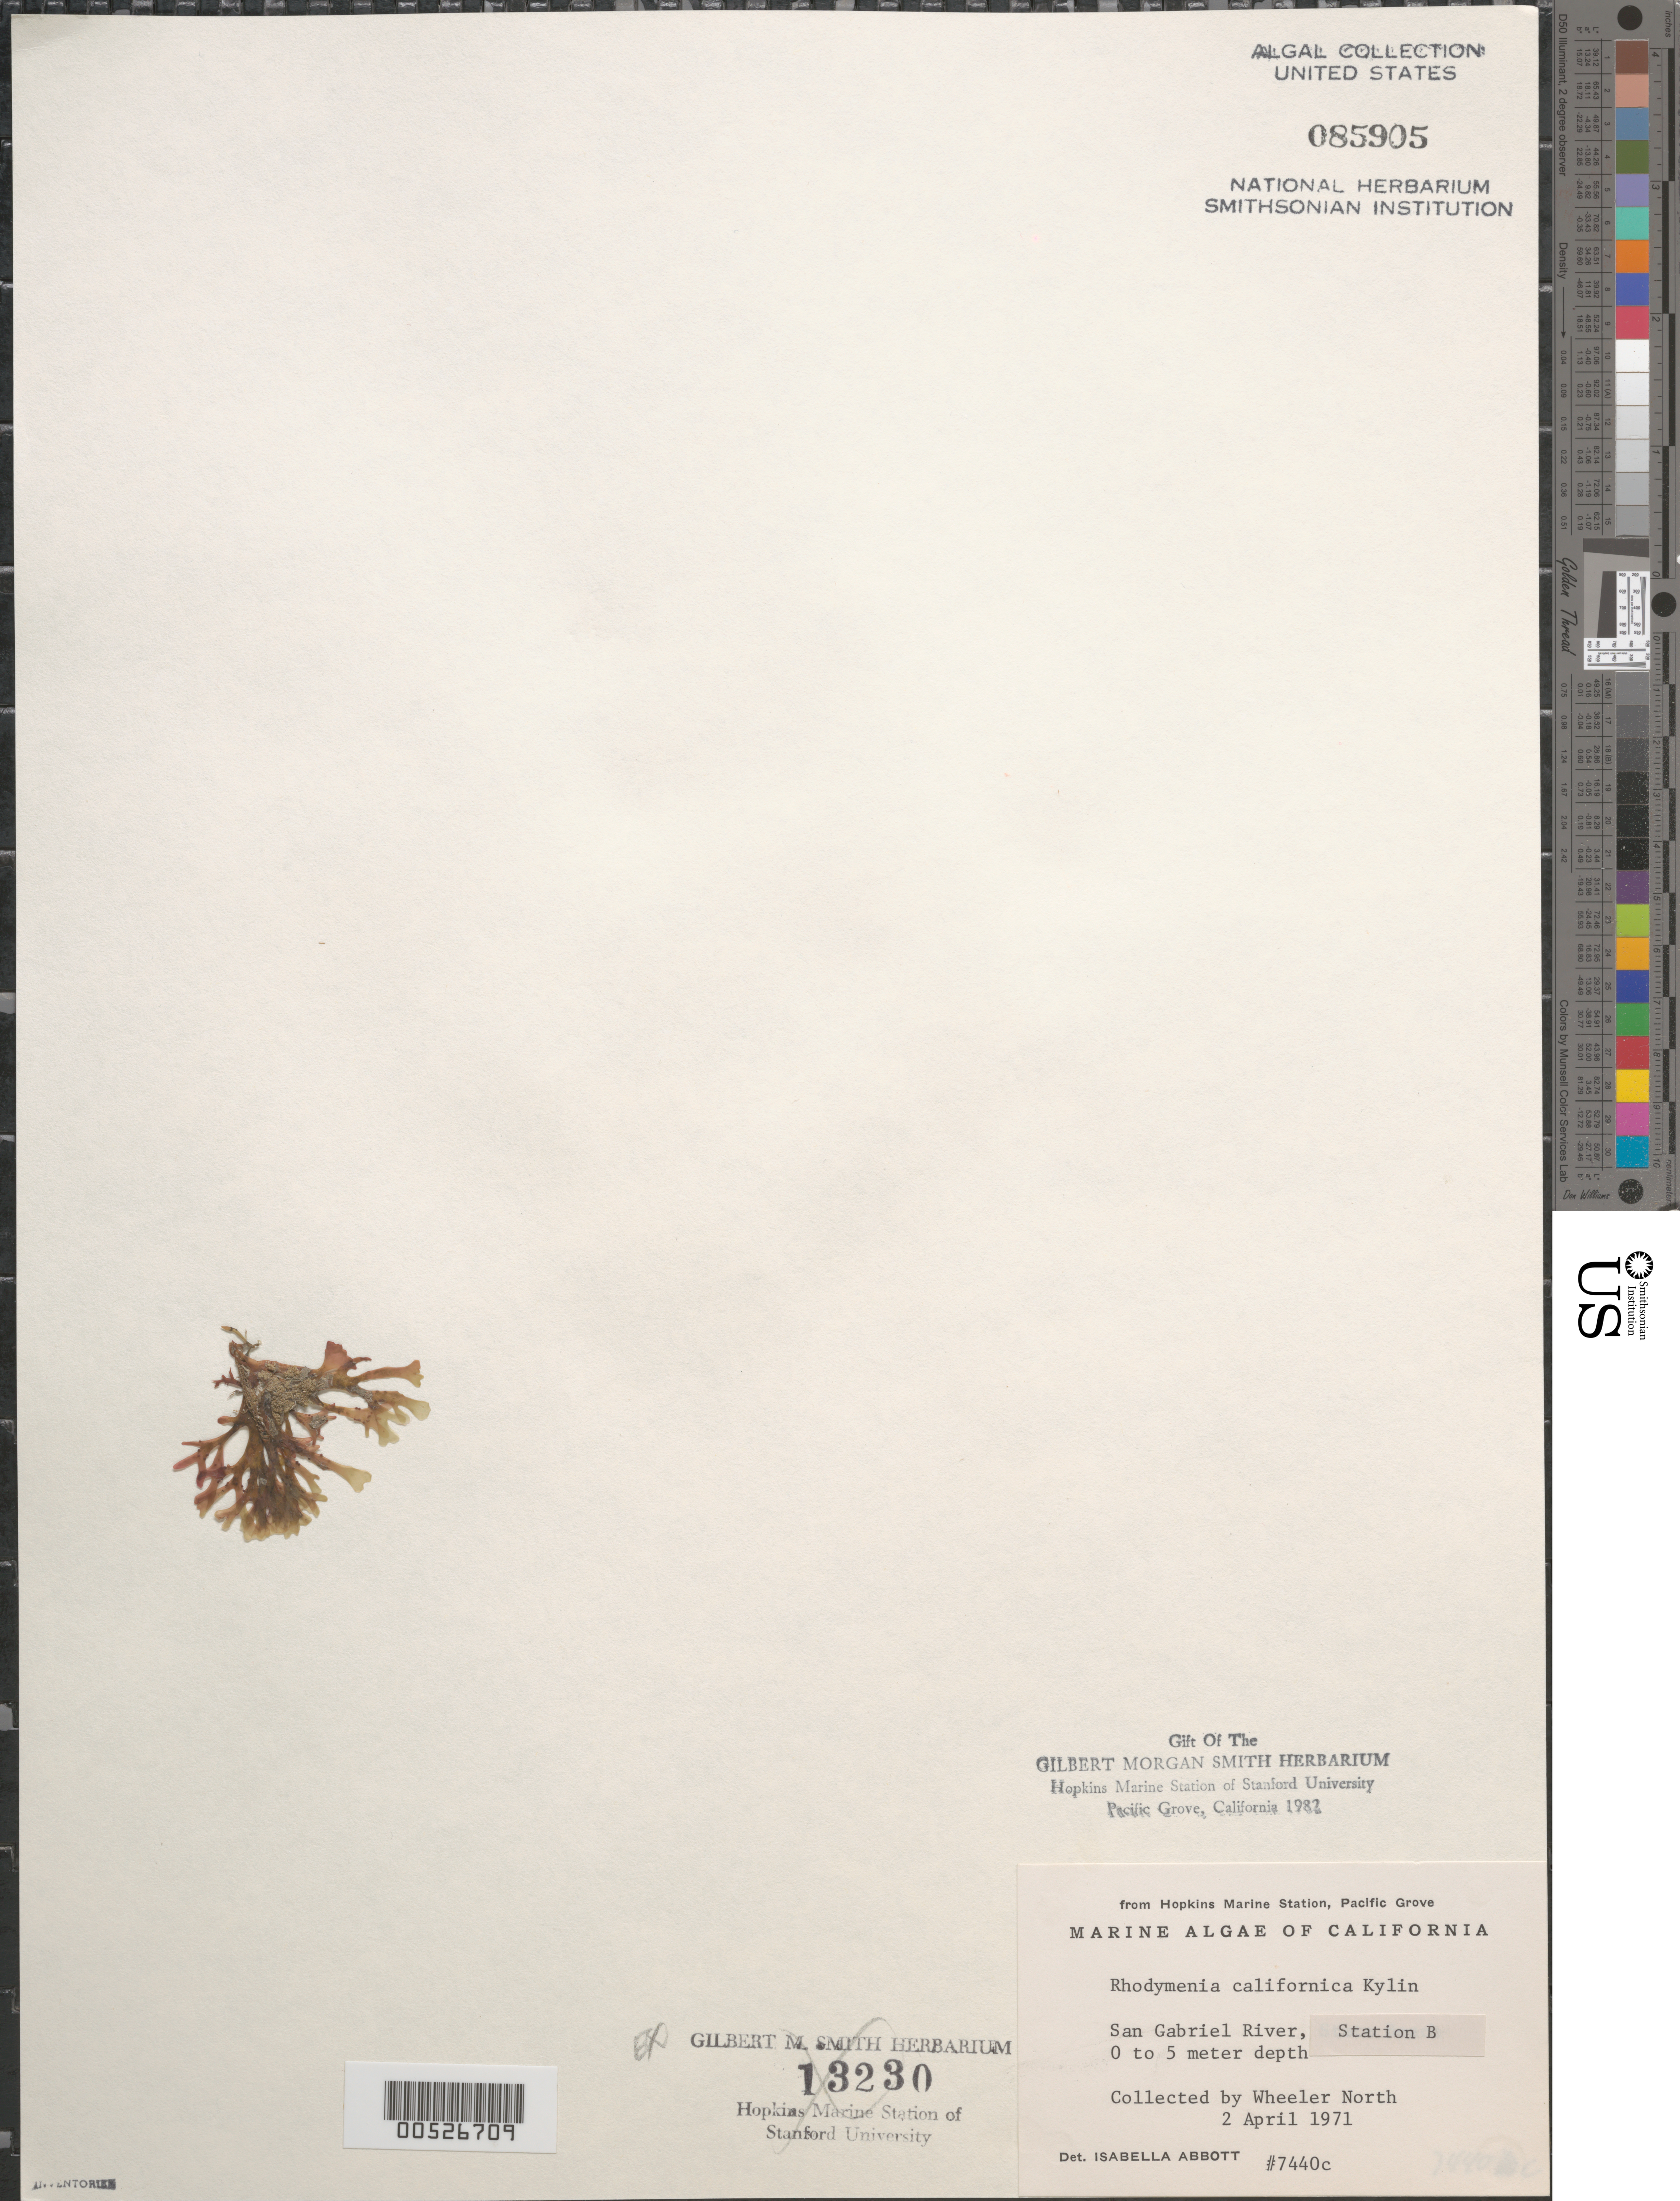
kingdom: Plantae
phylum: Rhodophyta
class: Florideophyceae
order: Rhodymeniales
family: Rhodymeniaceae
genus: Rhodymenia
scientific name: Rhodymenia californica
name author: Kylin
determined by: Abbott, Isabella A.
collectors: W. North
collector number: IAA 7440c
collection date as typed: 02 Apr 1971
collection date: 1971-04-02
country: United States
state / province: California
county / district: Los Angeles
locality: San Gabriel River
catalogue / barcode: US 85905